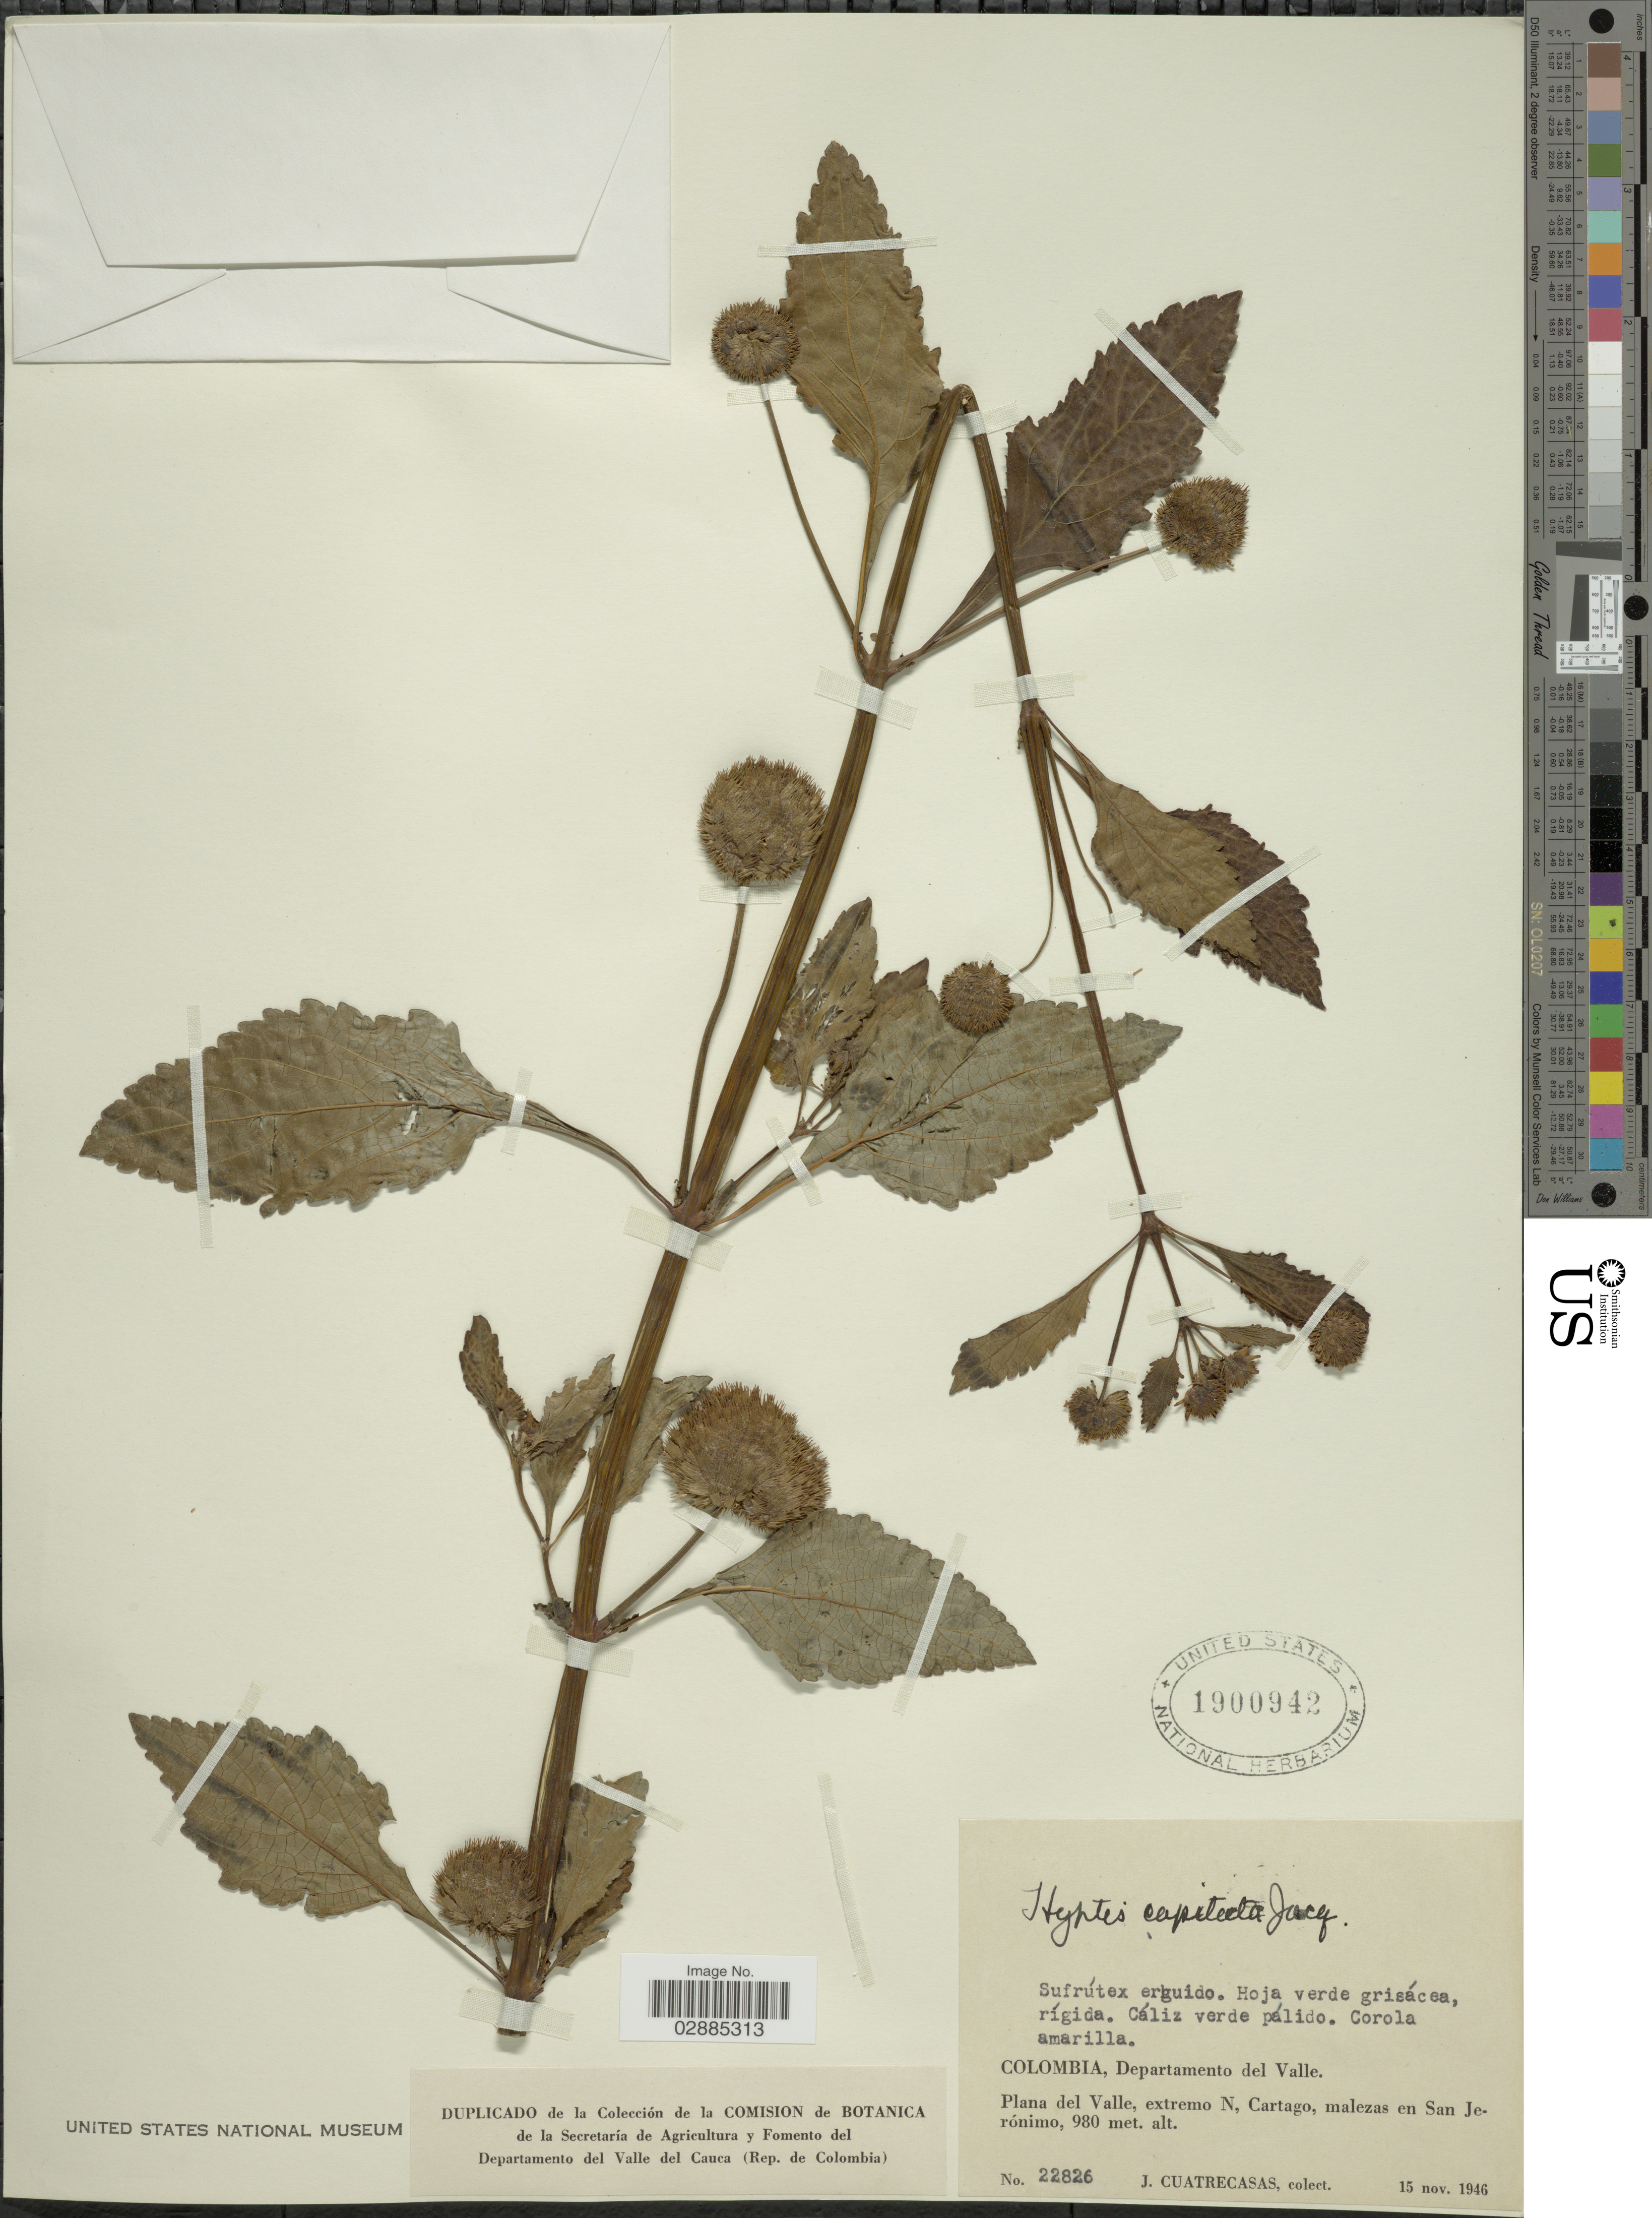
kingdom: Plantae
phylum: Tracheophyta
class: Magnoliopsida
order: Lamiales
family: Lamiaceae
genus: Hyptis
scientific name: Hyptis capitata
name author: Jacq.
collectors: J. Cuatrecasas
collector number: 22826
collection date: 1946-11-15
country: Colombia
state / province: Valle del Cauca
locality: Departamento del Valle. Plana del Valle, extremo N, Cartago, malezas en San Jerónimo.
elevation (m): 980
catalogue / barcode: US 1900942